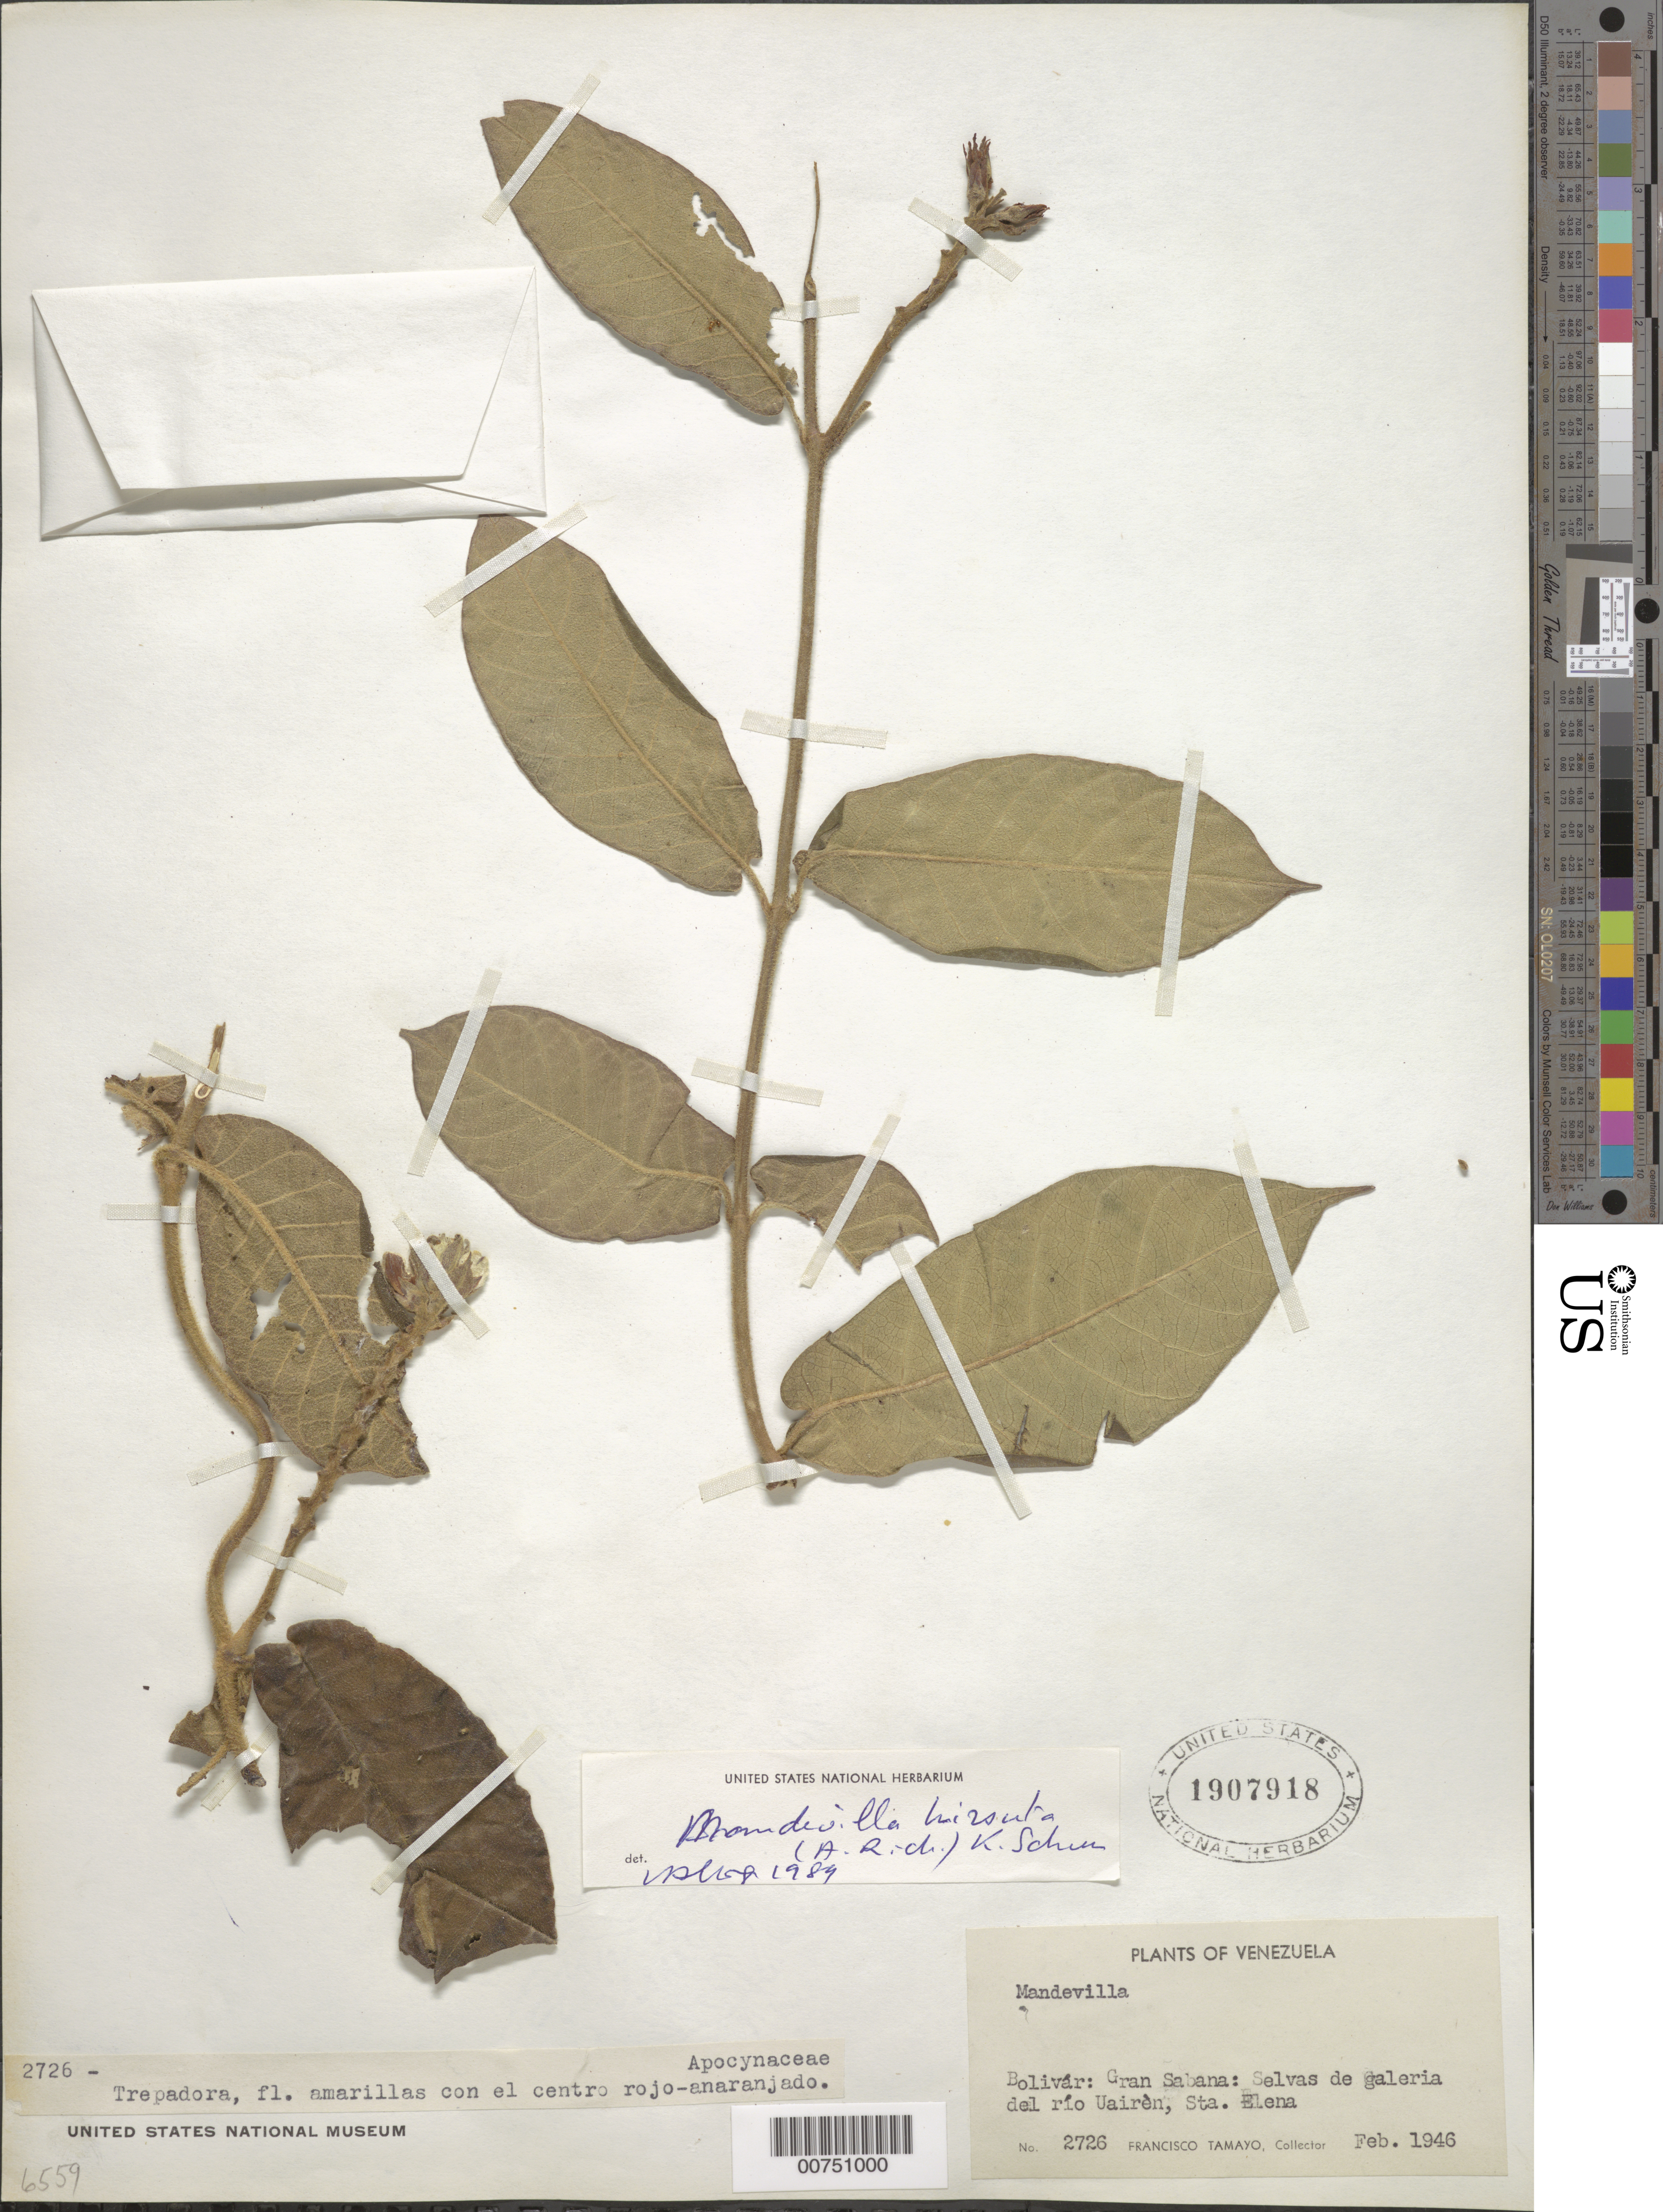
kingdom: Plantae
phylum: Tracheophyta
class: Magnoliopsida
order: Gentianales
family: Apocynaceae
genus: Mandevilla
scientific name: Mandevilla hirsuta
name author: (Rich.) K. Schum.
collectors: F. Tamayo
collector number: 2726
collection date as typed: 10-Feb-46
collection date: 1946-02-10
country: Venezuela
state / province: Bolívar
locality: Gran Sabana, Sta. Elena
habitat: Selvas de galeria del rio Uairen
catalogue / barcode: US 19807918